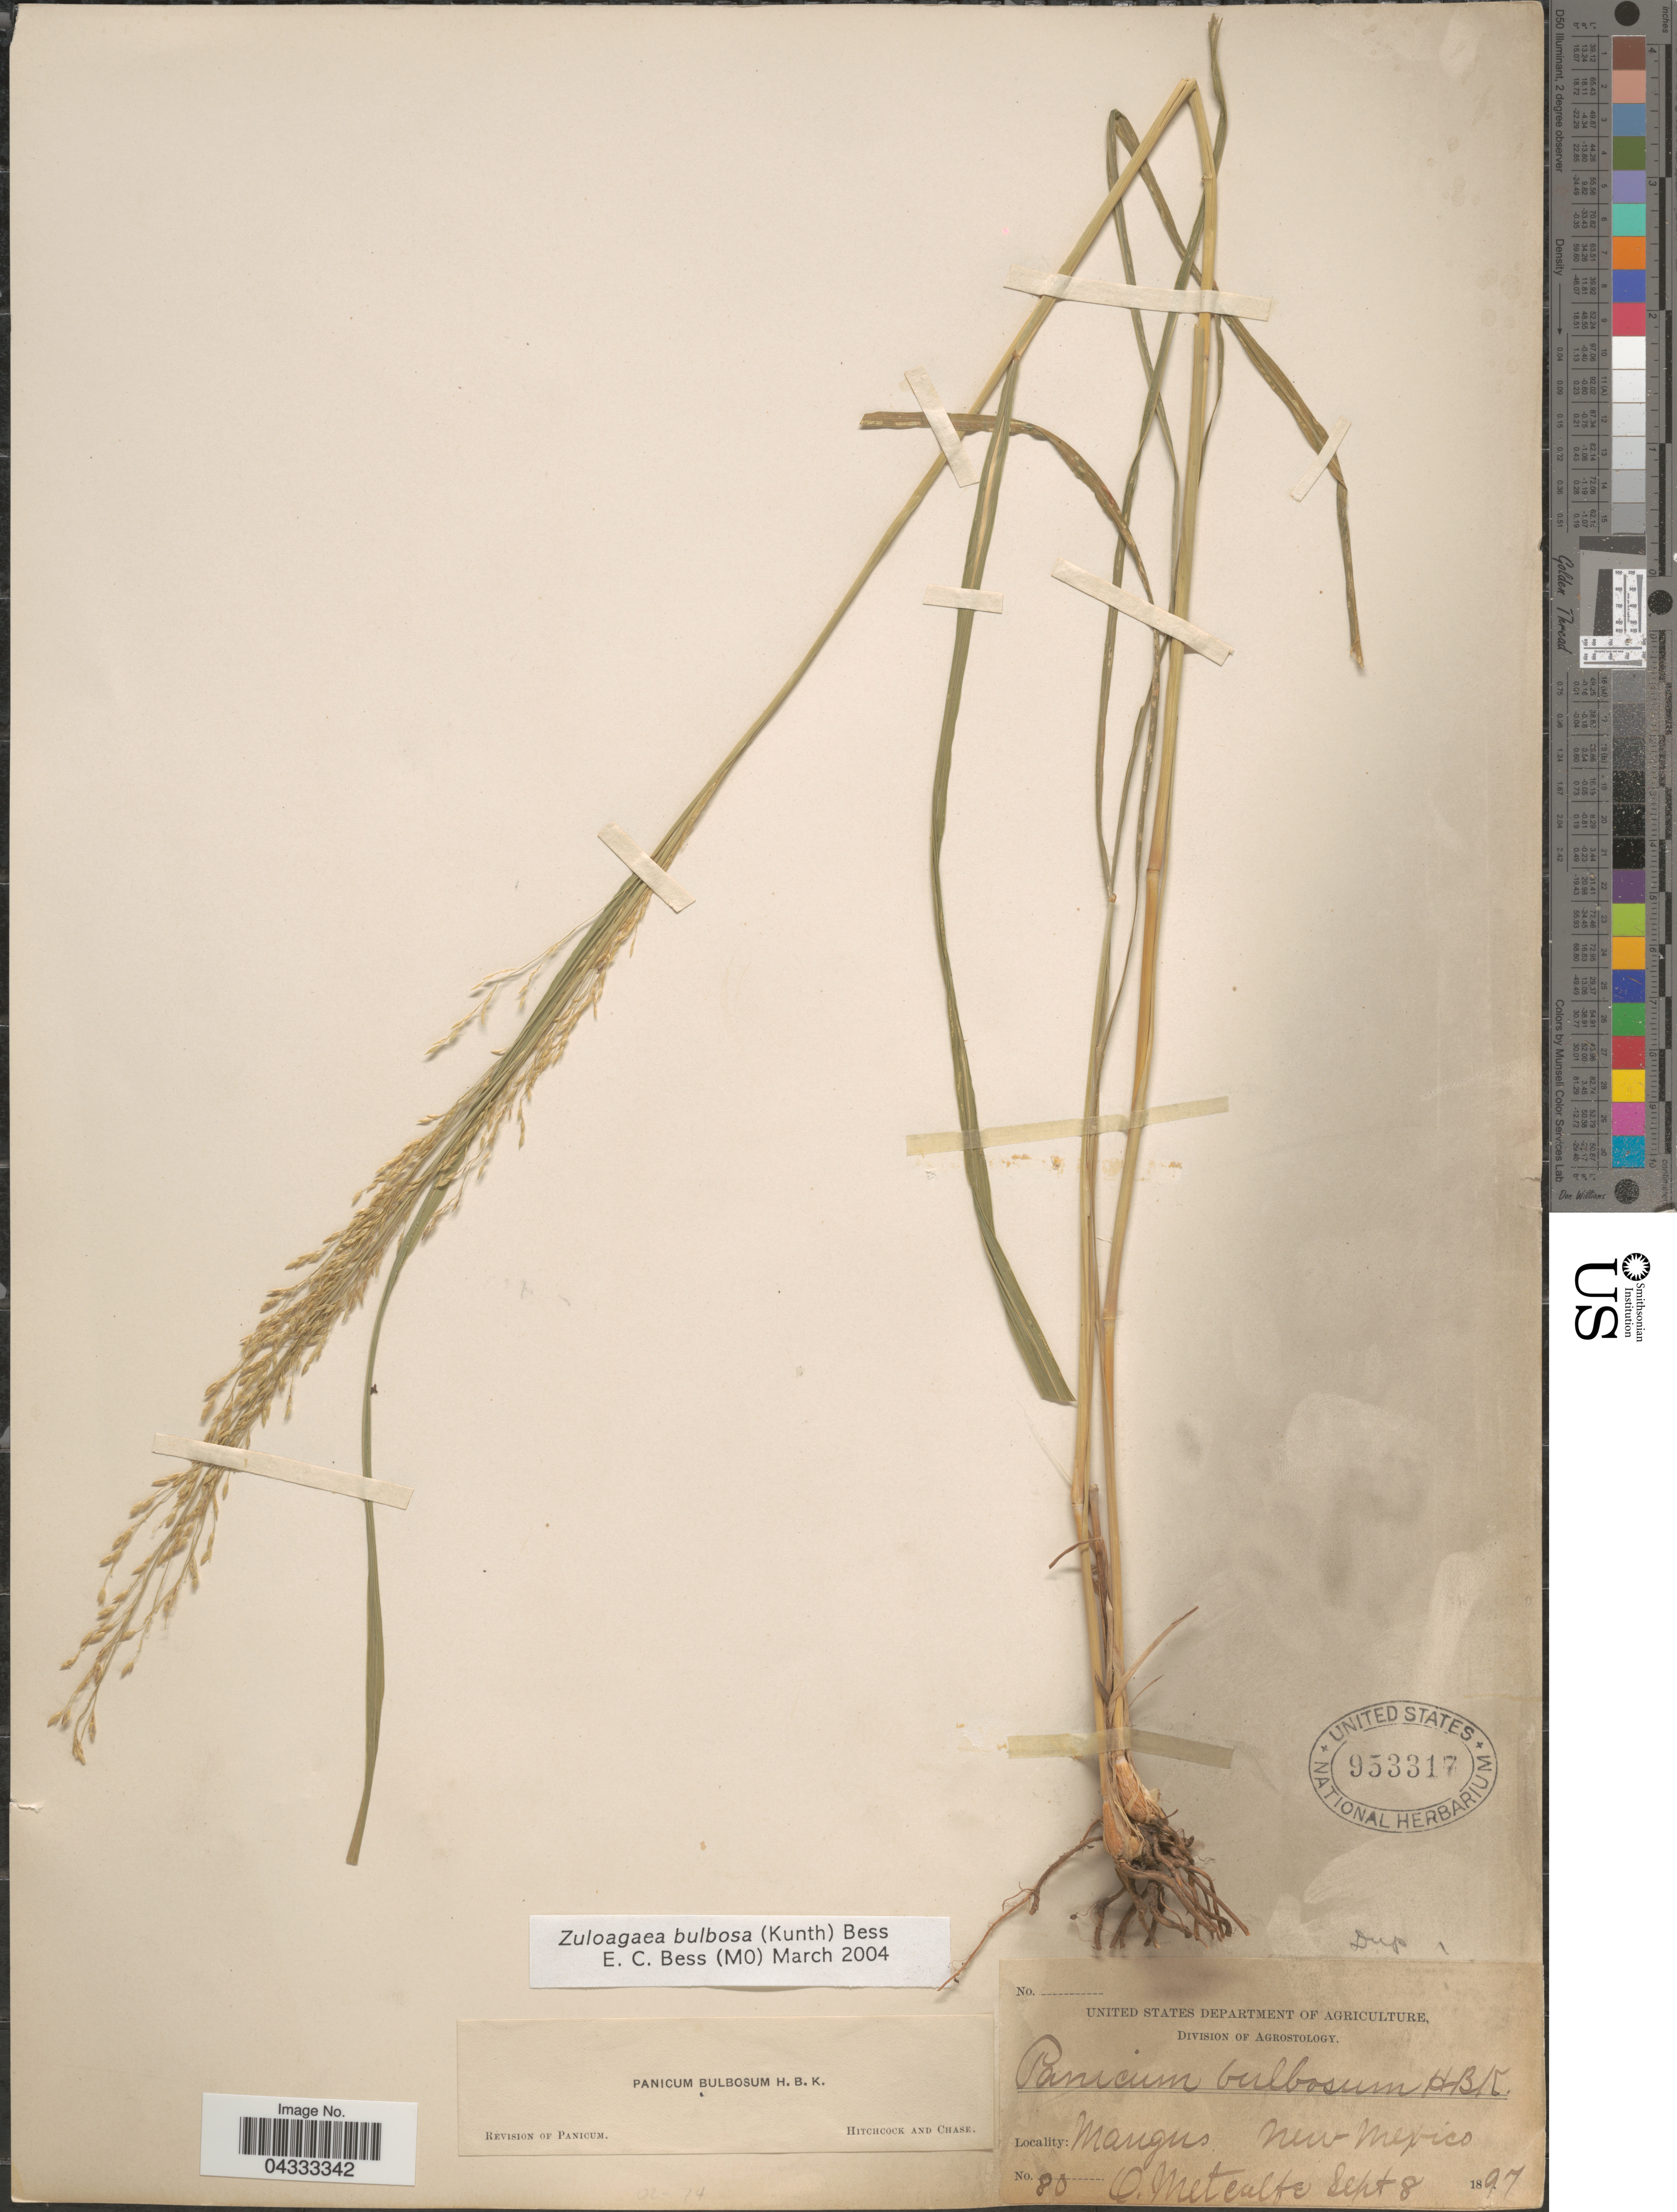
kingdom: Plantae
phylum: Tracheophyta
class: Liliopsida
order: Poales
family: Poaceae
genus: Zuloagaea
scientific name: Zuloagaea bulbosa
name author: (Kunth) E. Bess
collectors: O. Metcalfe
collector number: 80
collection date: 1897-09-08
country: United States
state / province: New Mexico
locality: Mangus.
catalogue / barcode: US 953317